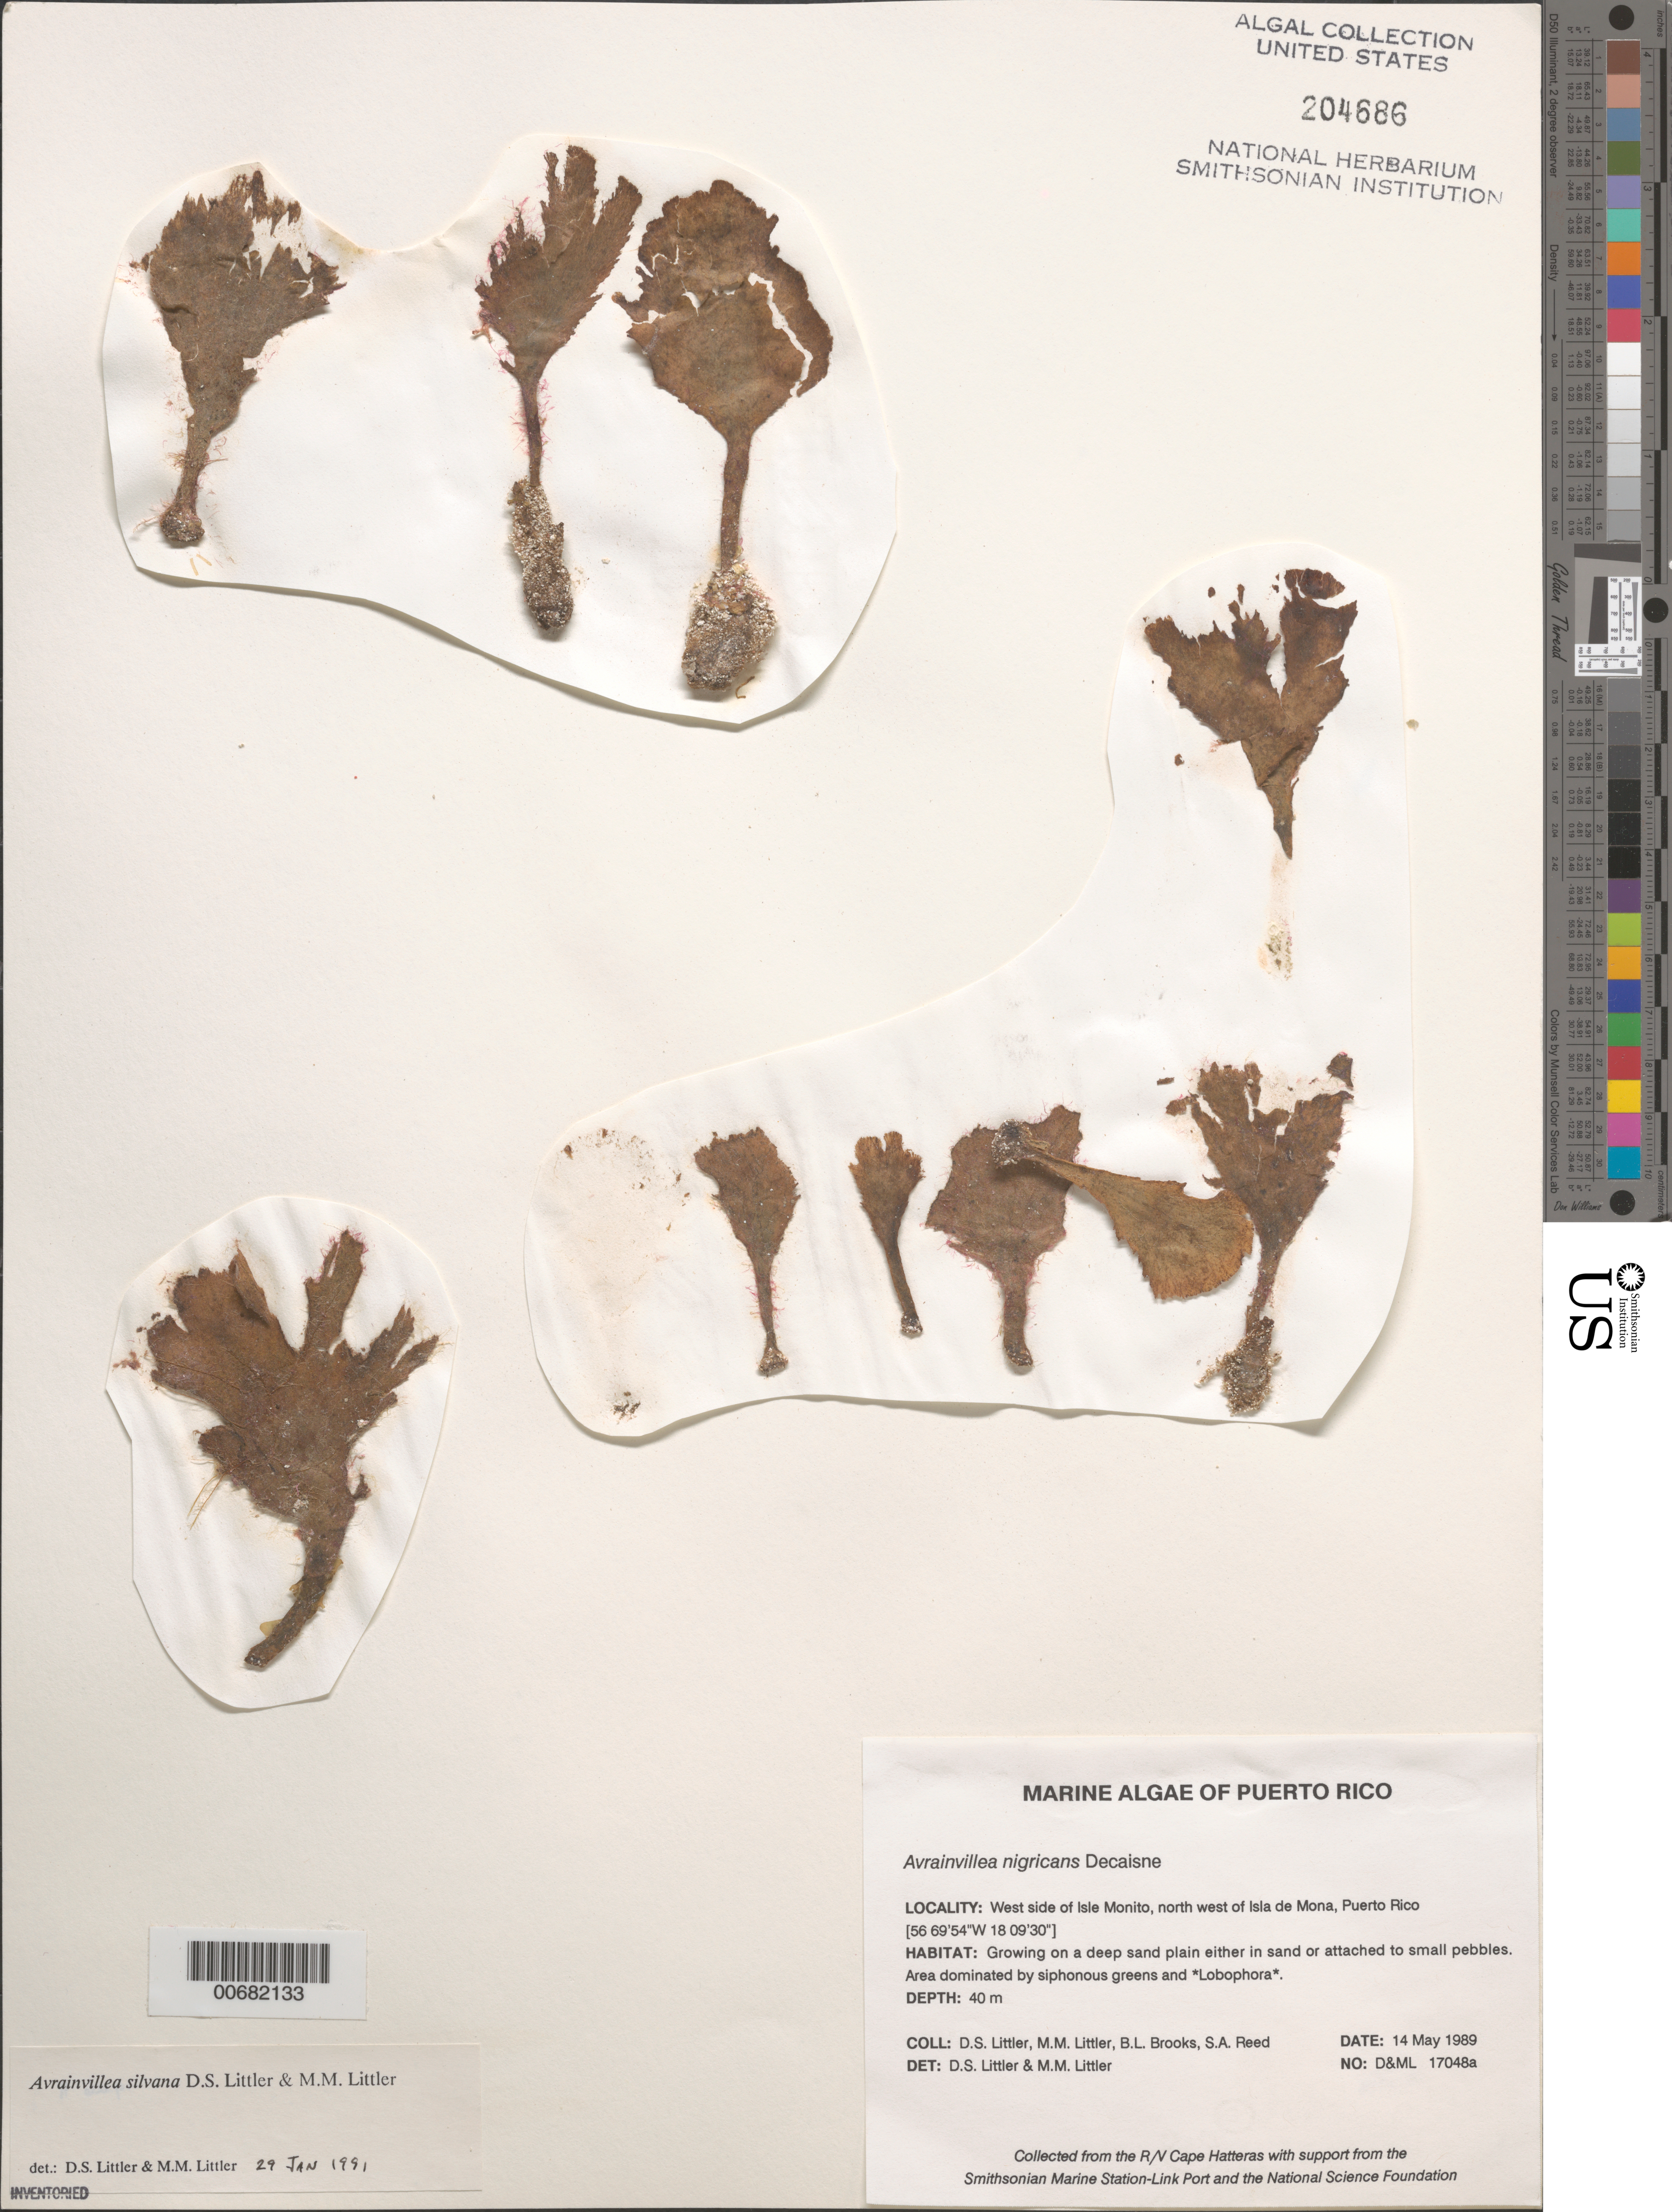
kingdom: Plantae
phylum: Chlorophyta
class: Ulvophyceae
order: Bryopsidales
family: Dichotomosiphonaceae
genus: Avrainvillea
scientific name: Avrainvillea silvana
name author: D.S. Littler & Littler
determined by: Littler, D. S.; Littler, M. M.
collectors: D. S. Littler, M. M. Littler, B. Brooks & S. Reed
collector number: D&ML 17048a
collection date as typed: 14 May 1989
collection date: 1989-05-14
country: Puerto Rico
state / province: Mayaguëz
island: Monito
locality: Isla Monito, northwest of Isla de Mona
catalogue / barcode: US 204686